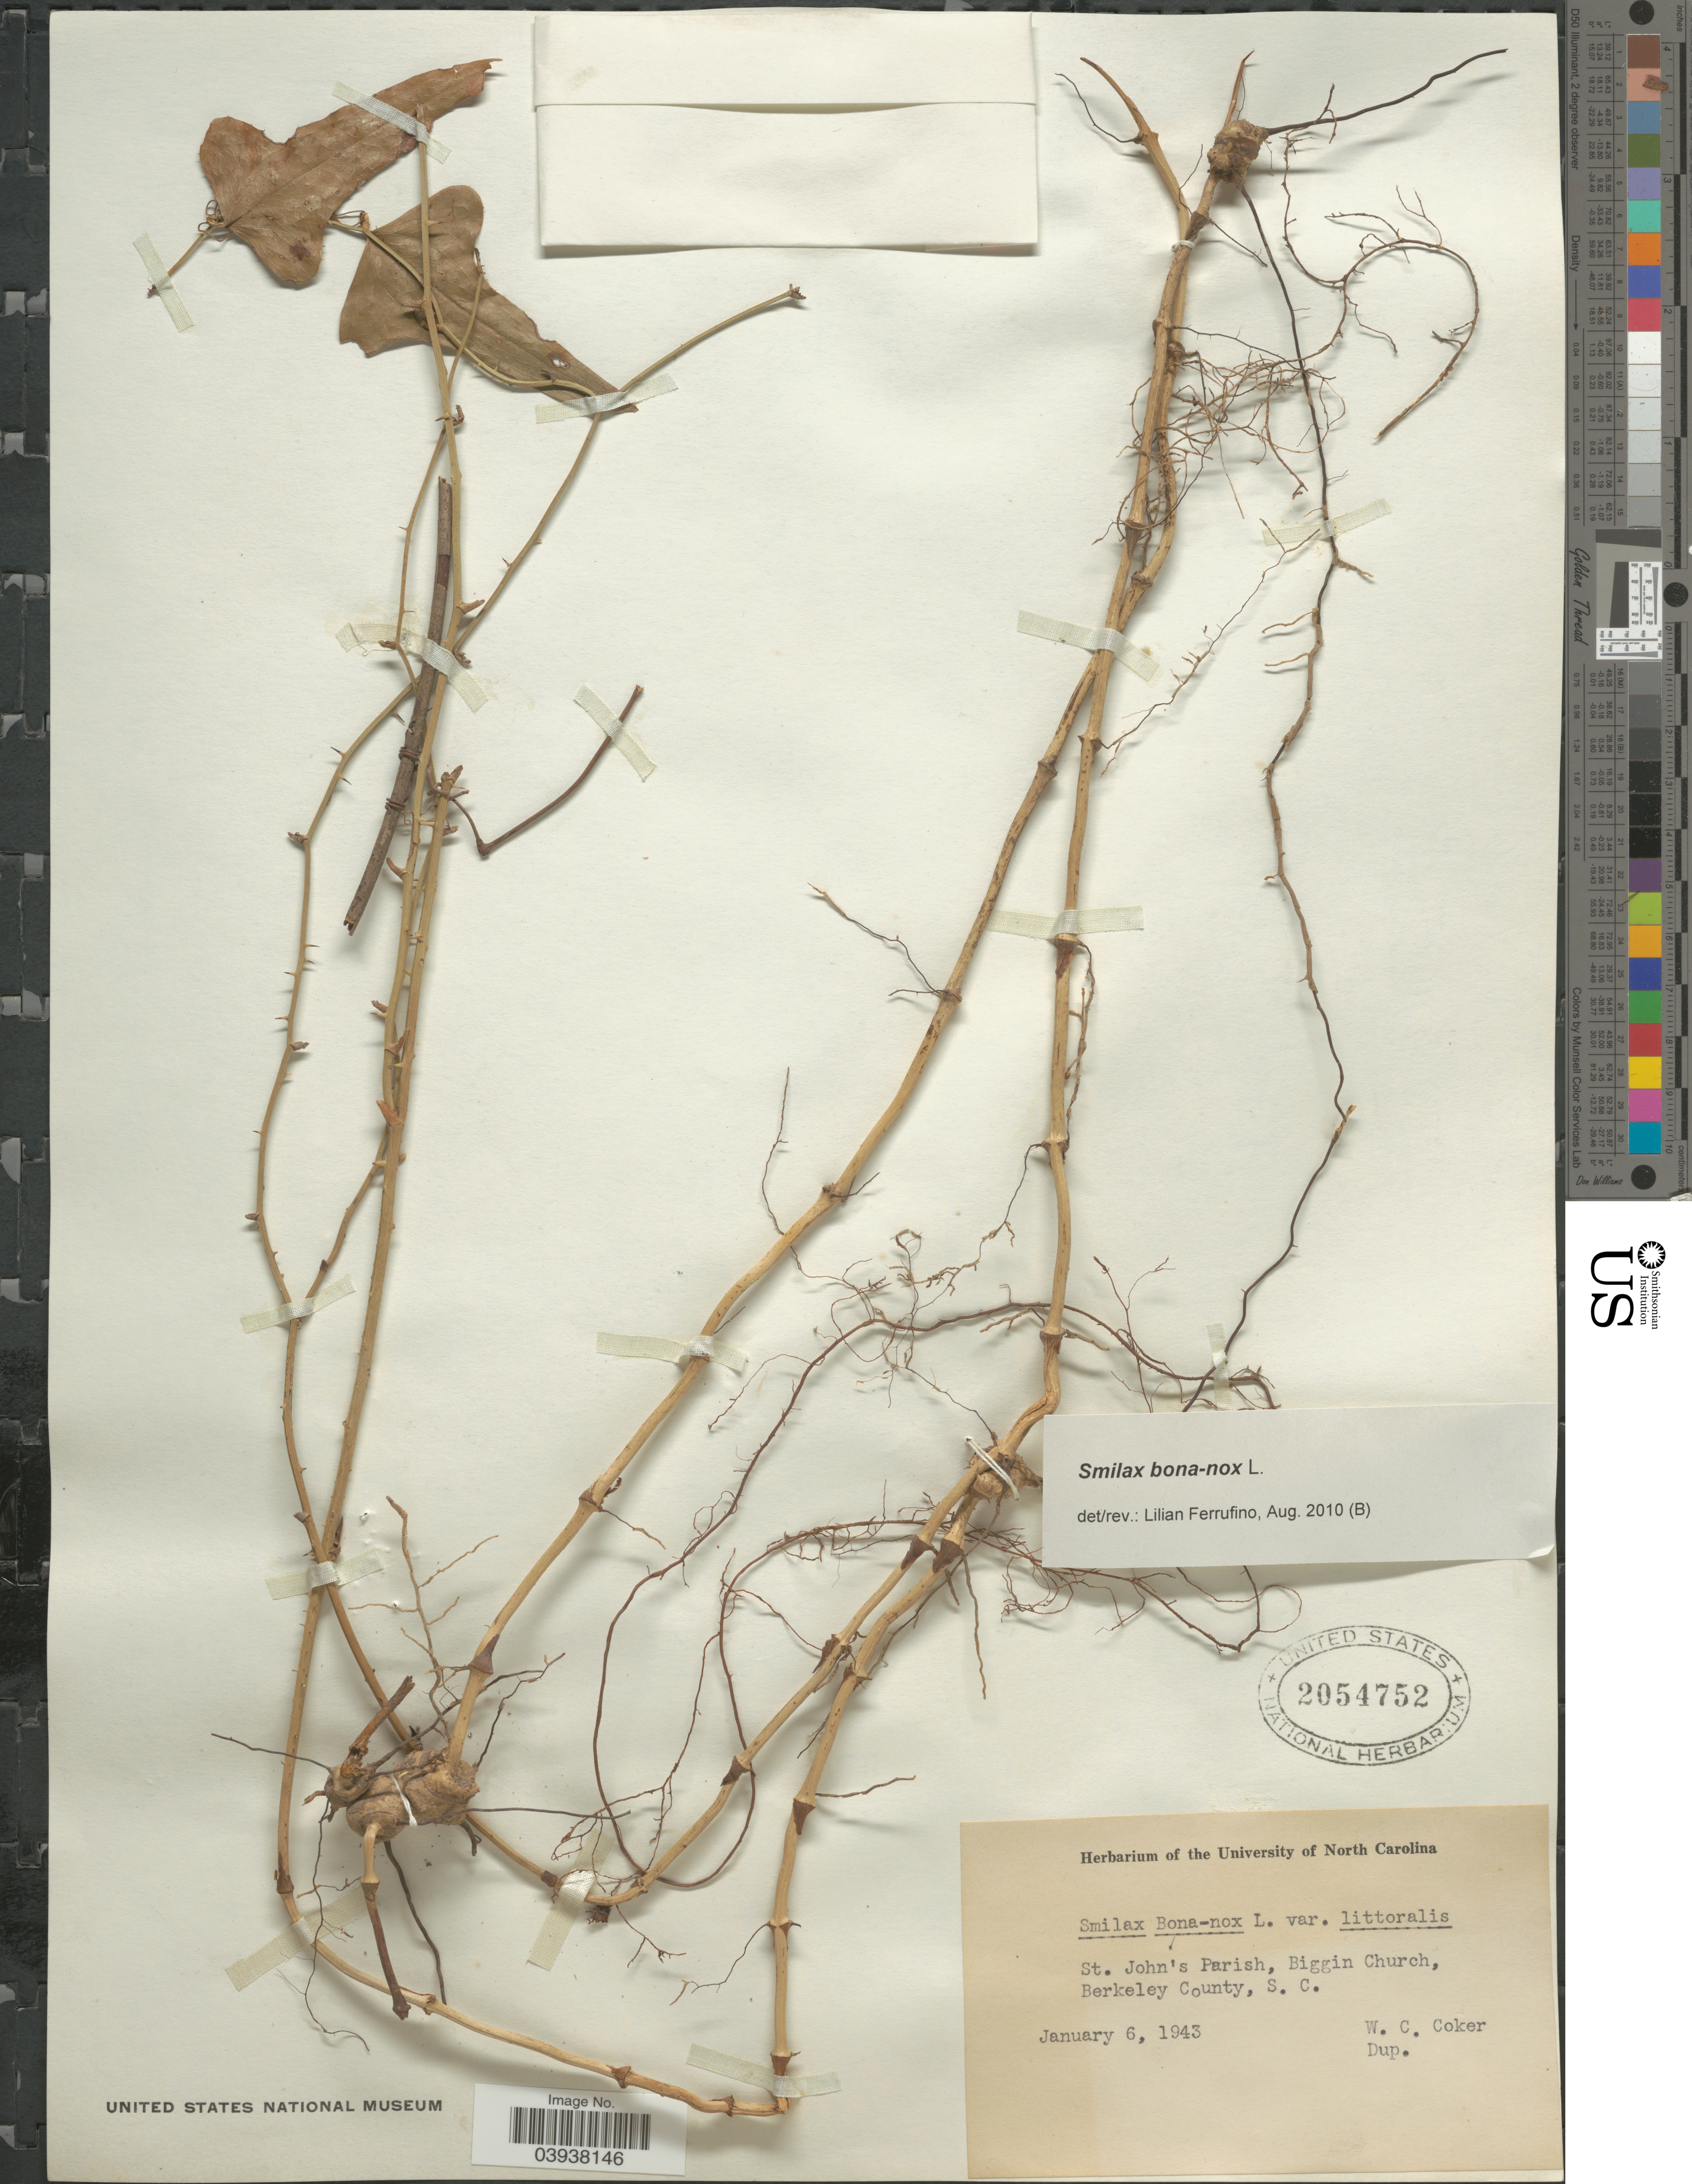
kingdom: Plantae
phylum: Tracheophyta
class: Liliopsida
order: Liliales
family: Smilacaceae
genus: Smilax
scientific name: Smilax bona-nox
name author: L.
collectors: W. Coker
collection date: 1943-01-06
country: United States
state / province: South Carolina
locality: St. John's Parish, Biggin Church, Berkeley County.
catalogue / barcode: US 2054752